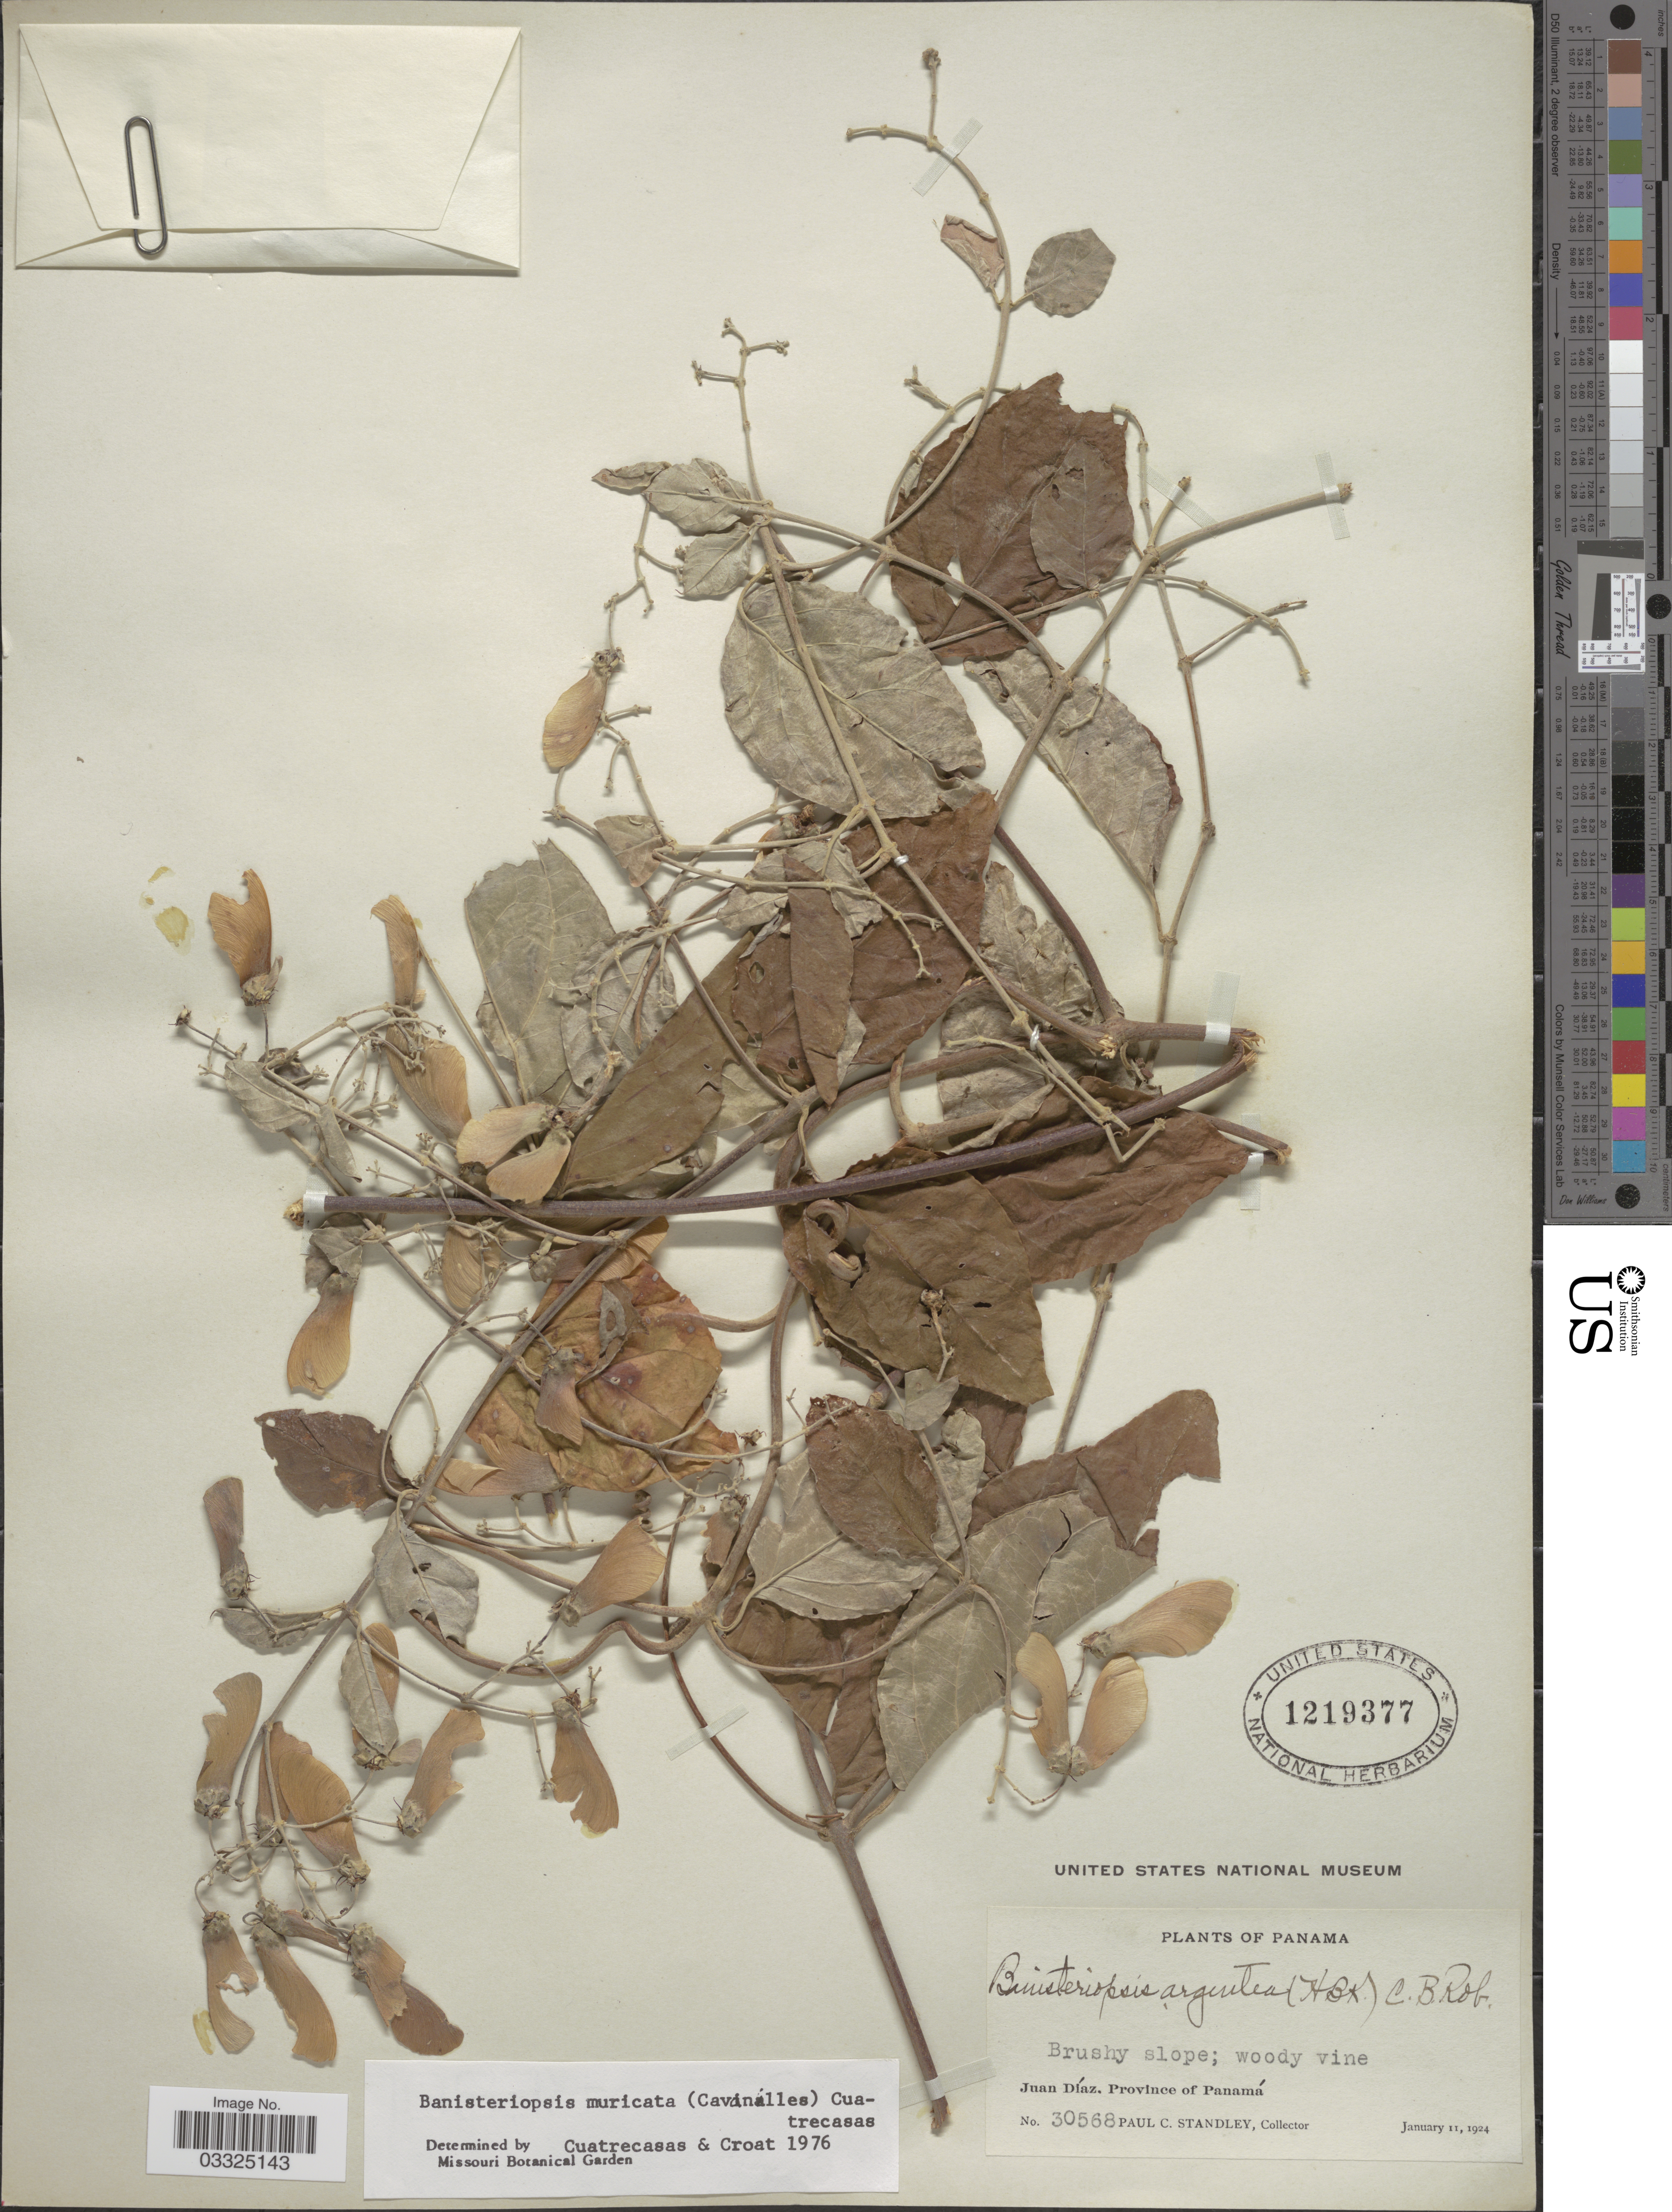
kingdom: Plantae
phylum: Tracheophyta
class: Magnoliopsida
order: Malpighiales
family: Malpighiaceae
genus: Banisteriopsis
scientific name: Banisteriopsis muricata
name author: (Cav.) Cuatrec.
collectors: P. C. Standley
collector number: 30568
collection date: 1924-01-11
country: Panama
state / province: Panamá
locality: Juan Díaz.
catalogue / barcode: US 1219377